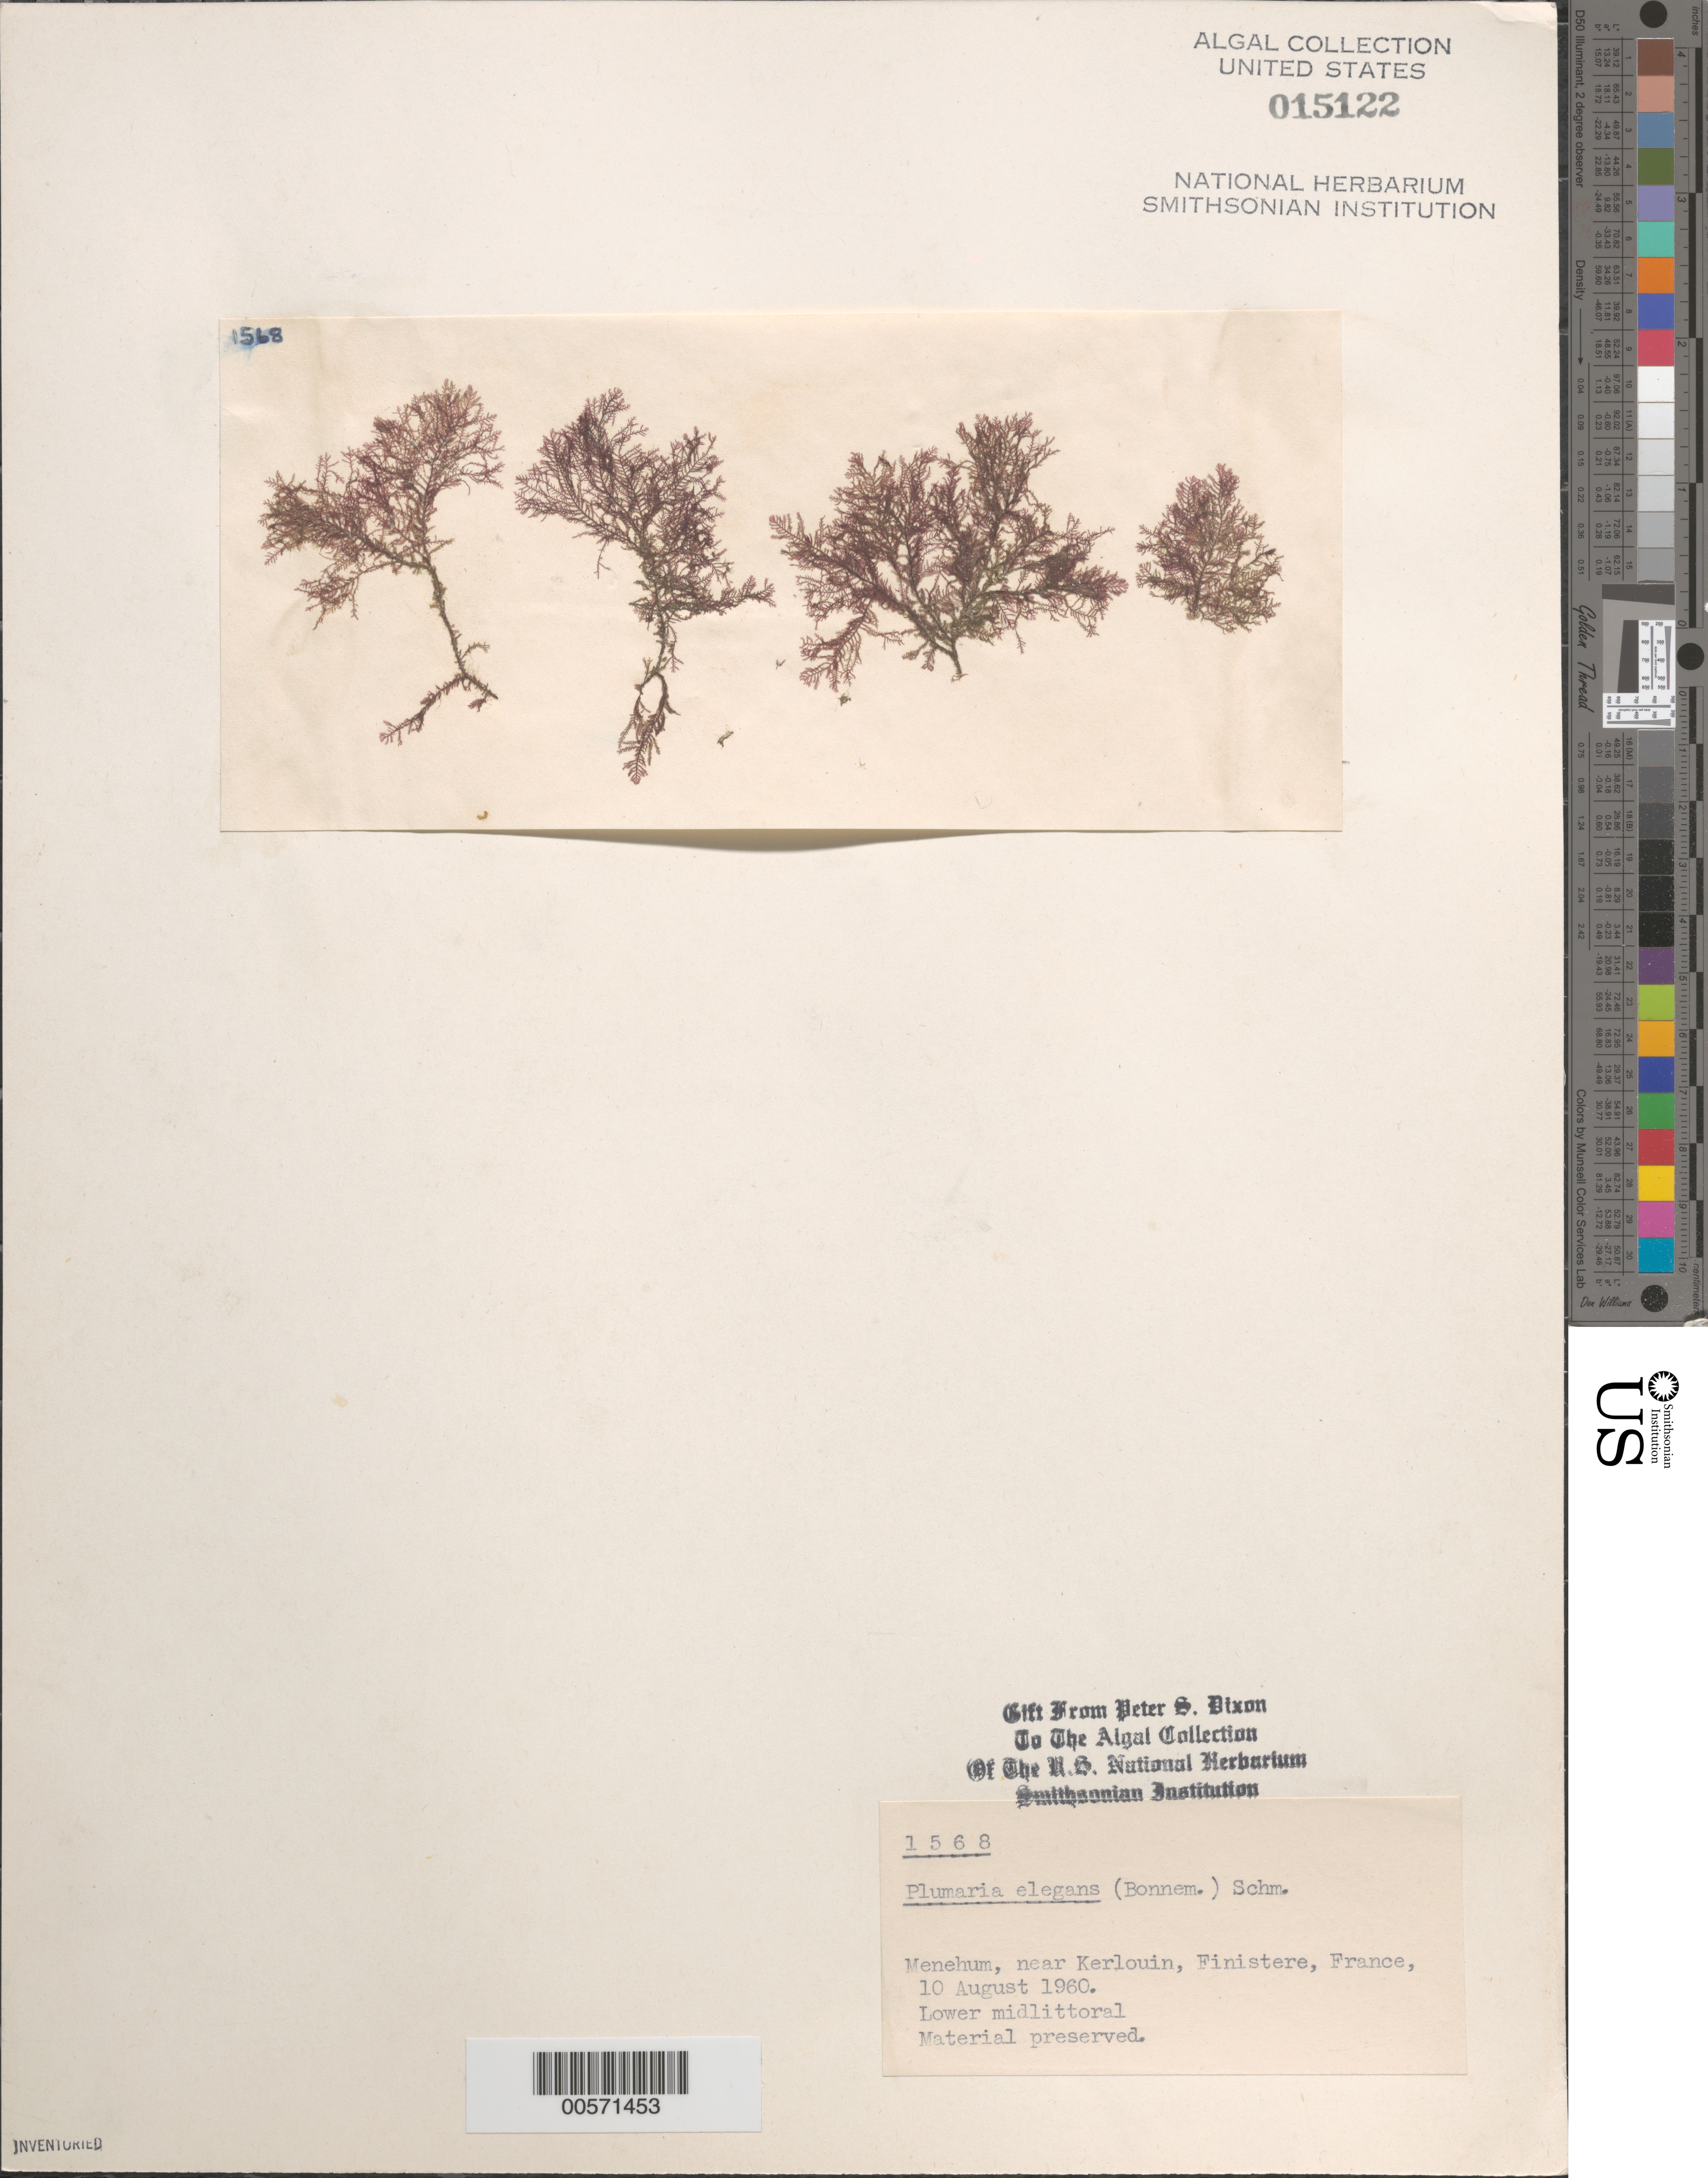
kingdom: Plantae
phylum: Rhodophyta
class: Florideophyceae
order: Ceramiales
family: Wrangeliaceae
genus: Plumaria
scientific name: Plumaria plumosa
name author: (Hudson) Kuntze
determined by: Algae name updating Project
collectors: P. S. Dixon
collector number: PSD 1568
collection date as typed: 10 Aug 1960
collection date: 1960-08-10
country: France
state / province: Bretagne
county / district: Finistère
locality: Menehum, near Kerlouin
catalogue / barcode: US 15122